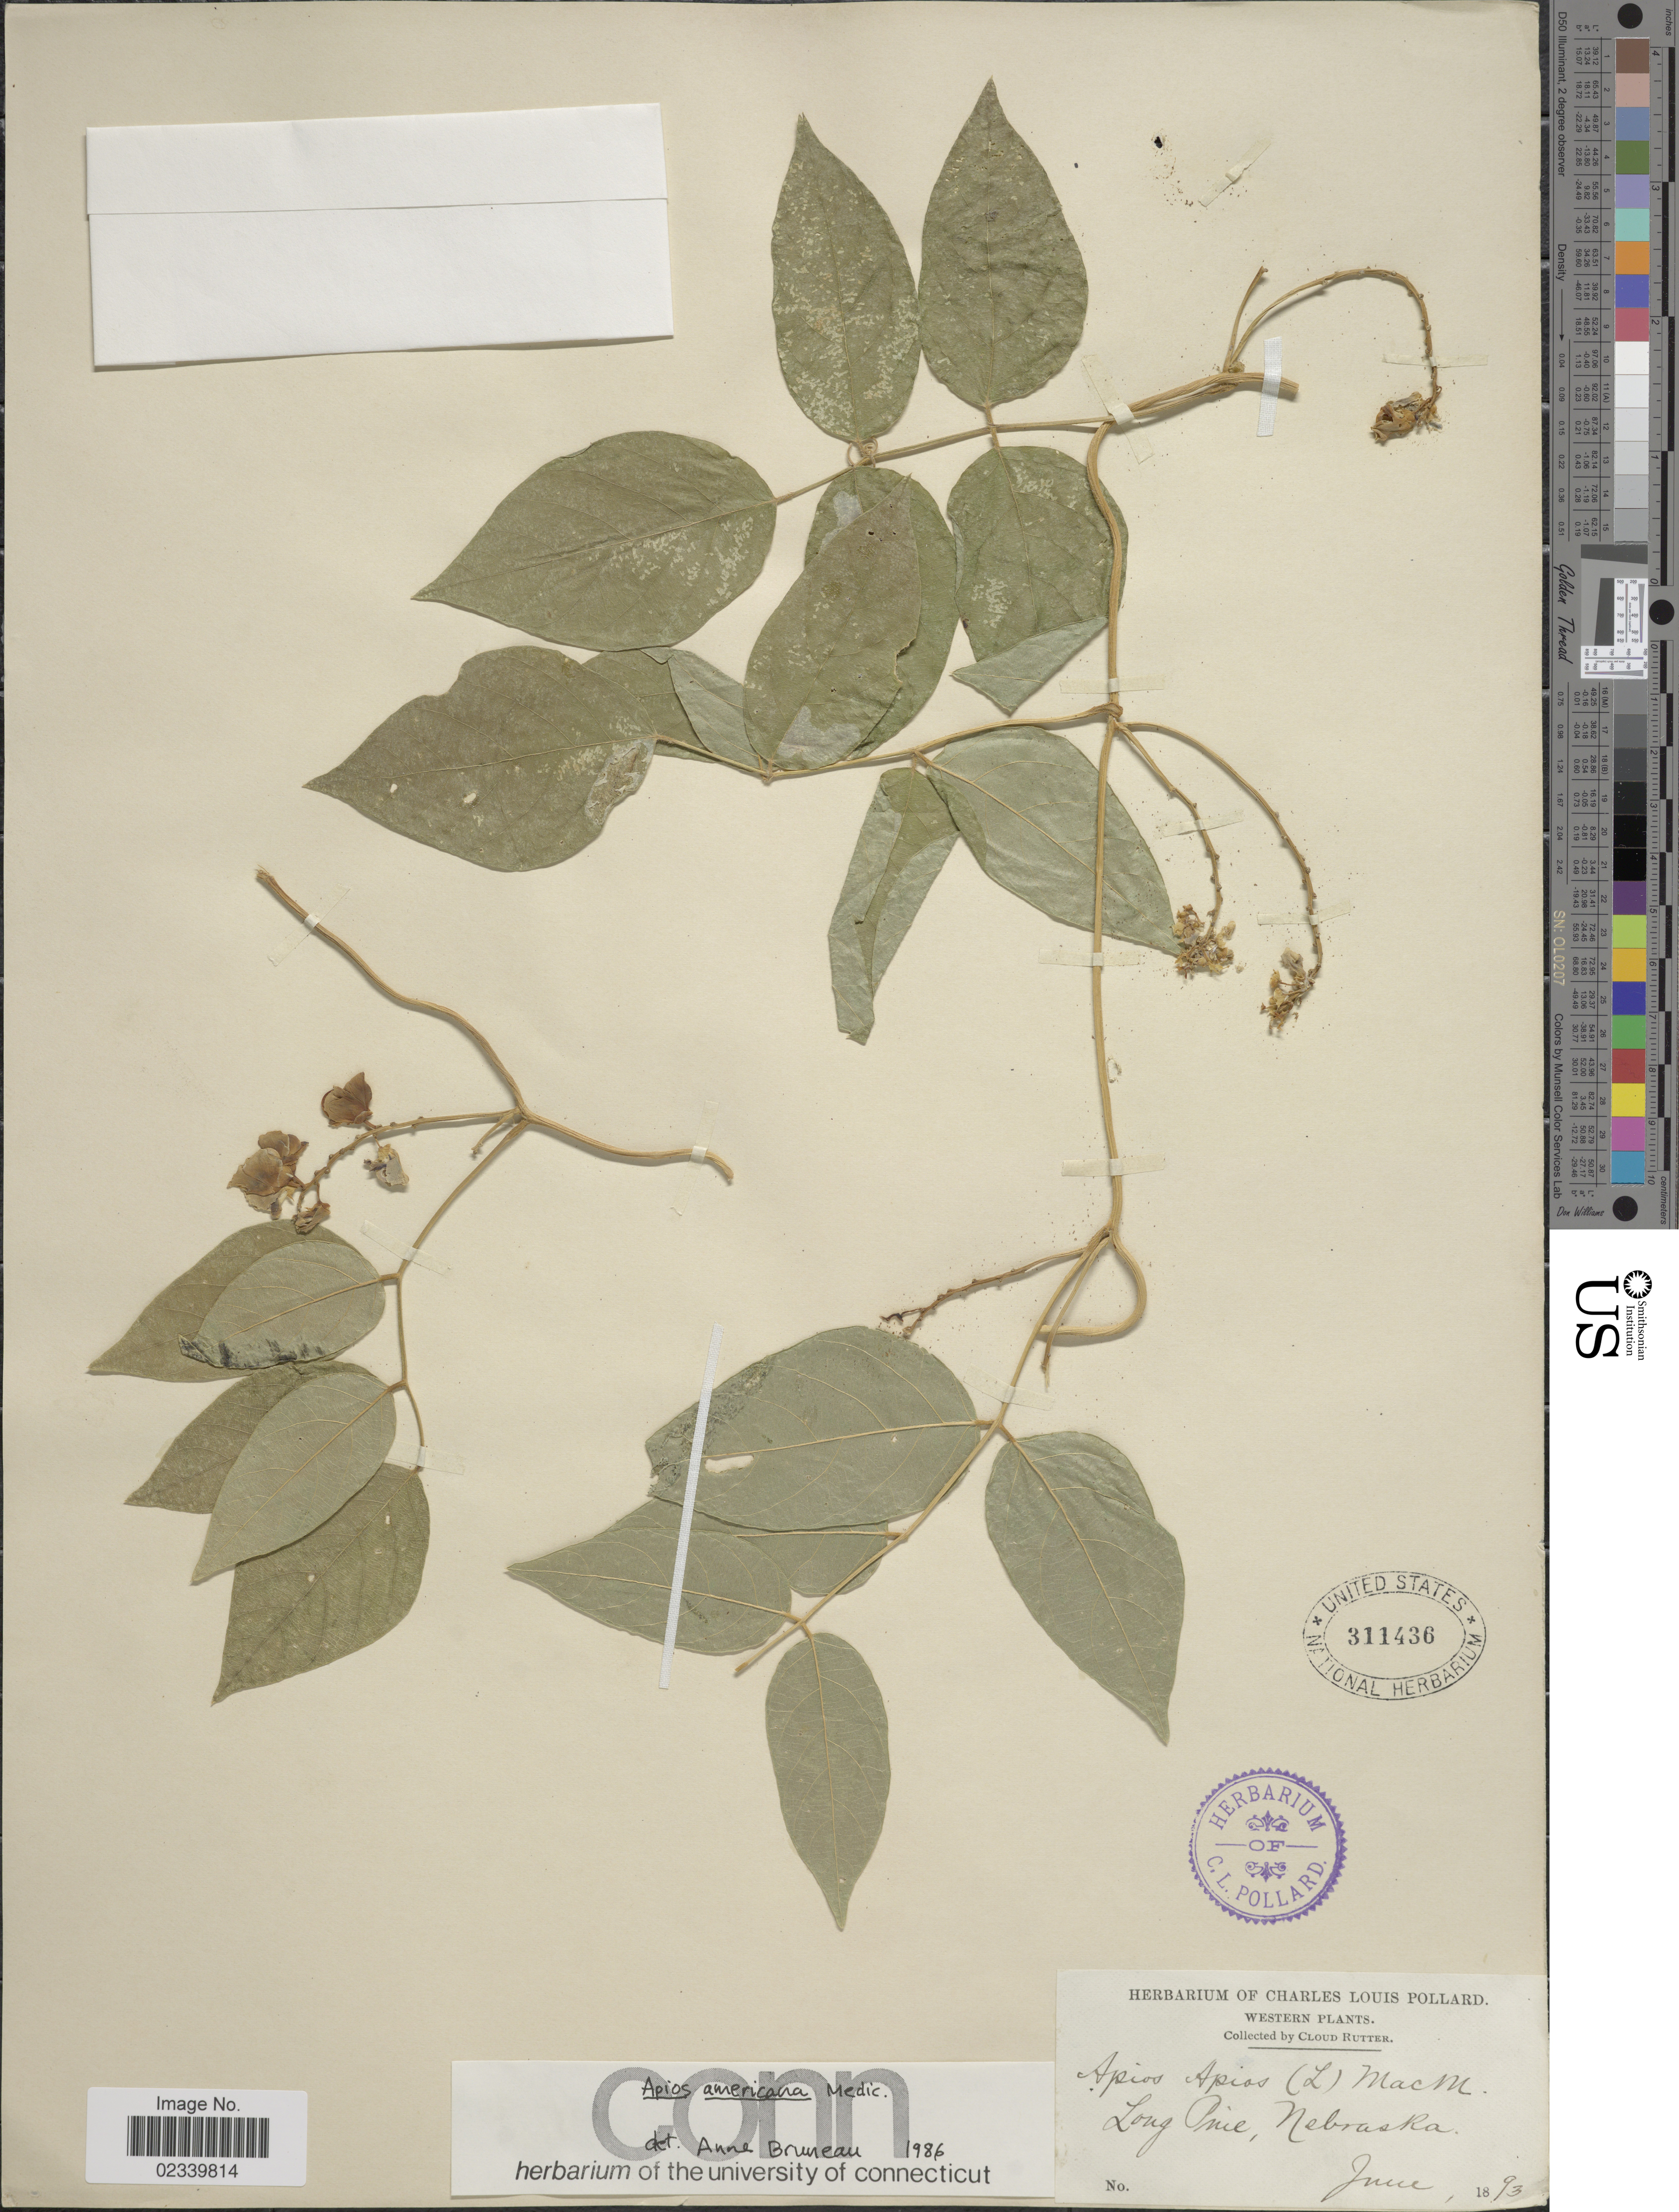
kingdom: Plantae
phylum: Tracheophyta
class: Magnoliopsida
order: Fabales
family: Fabaceae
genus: Apios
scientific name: Apios americana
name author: Medik.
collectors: C. Rutter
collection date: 1893-06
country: United States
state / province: Nebraska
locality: Long Pine, Nebraska. Western.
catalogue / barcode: US 311436